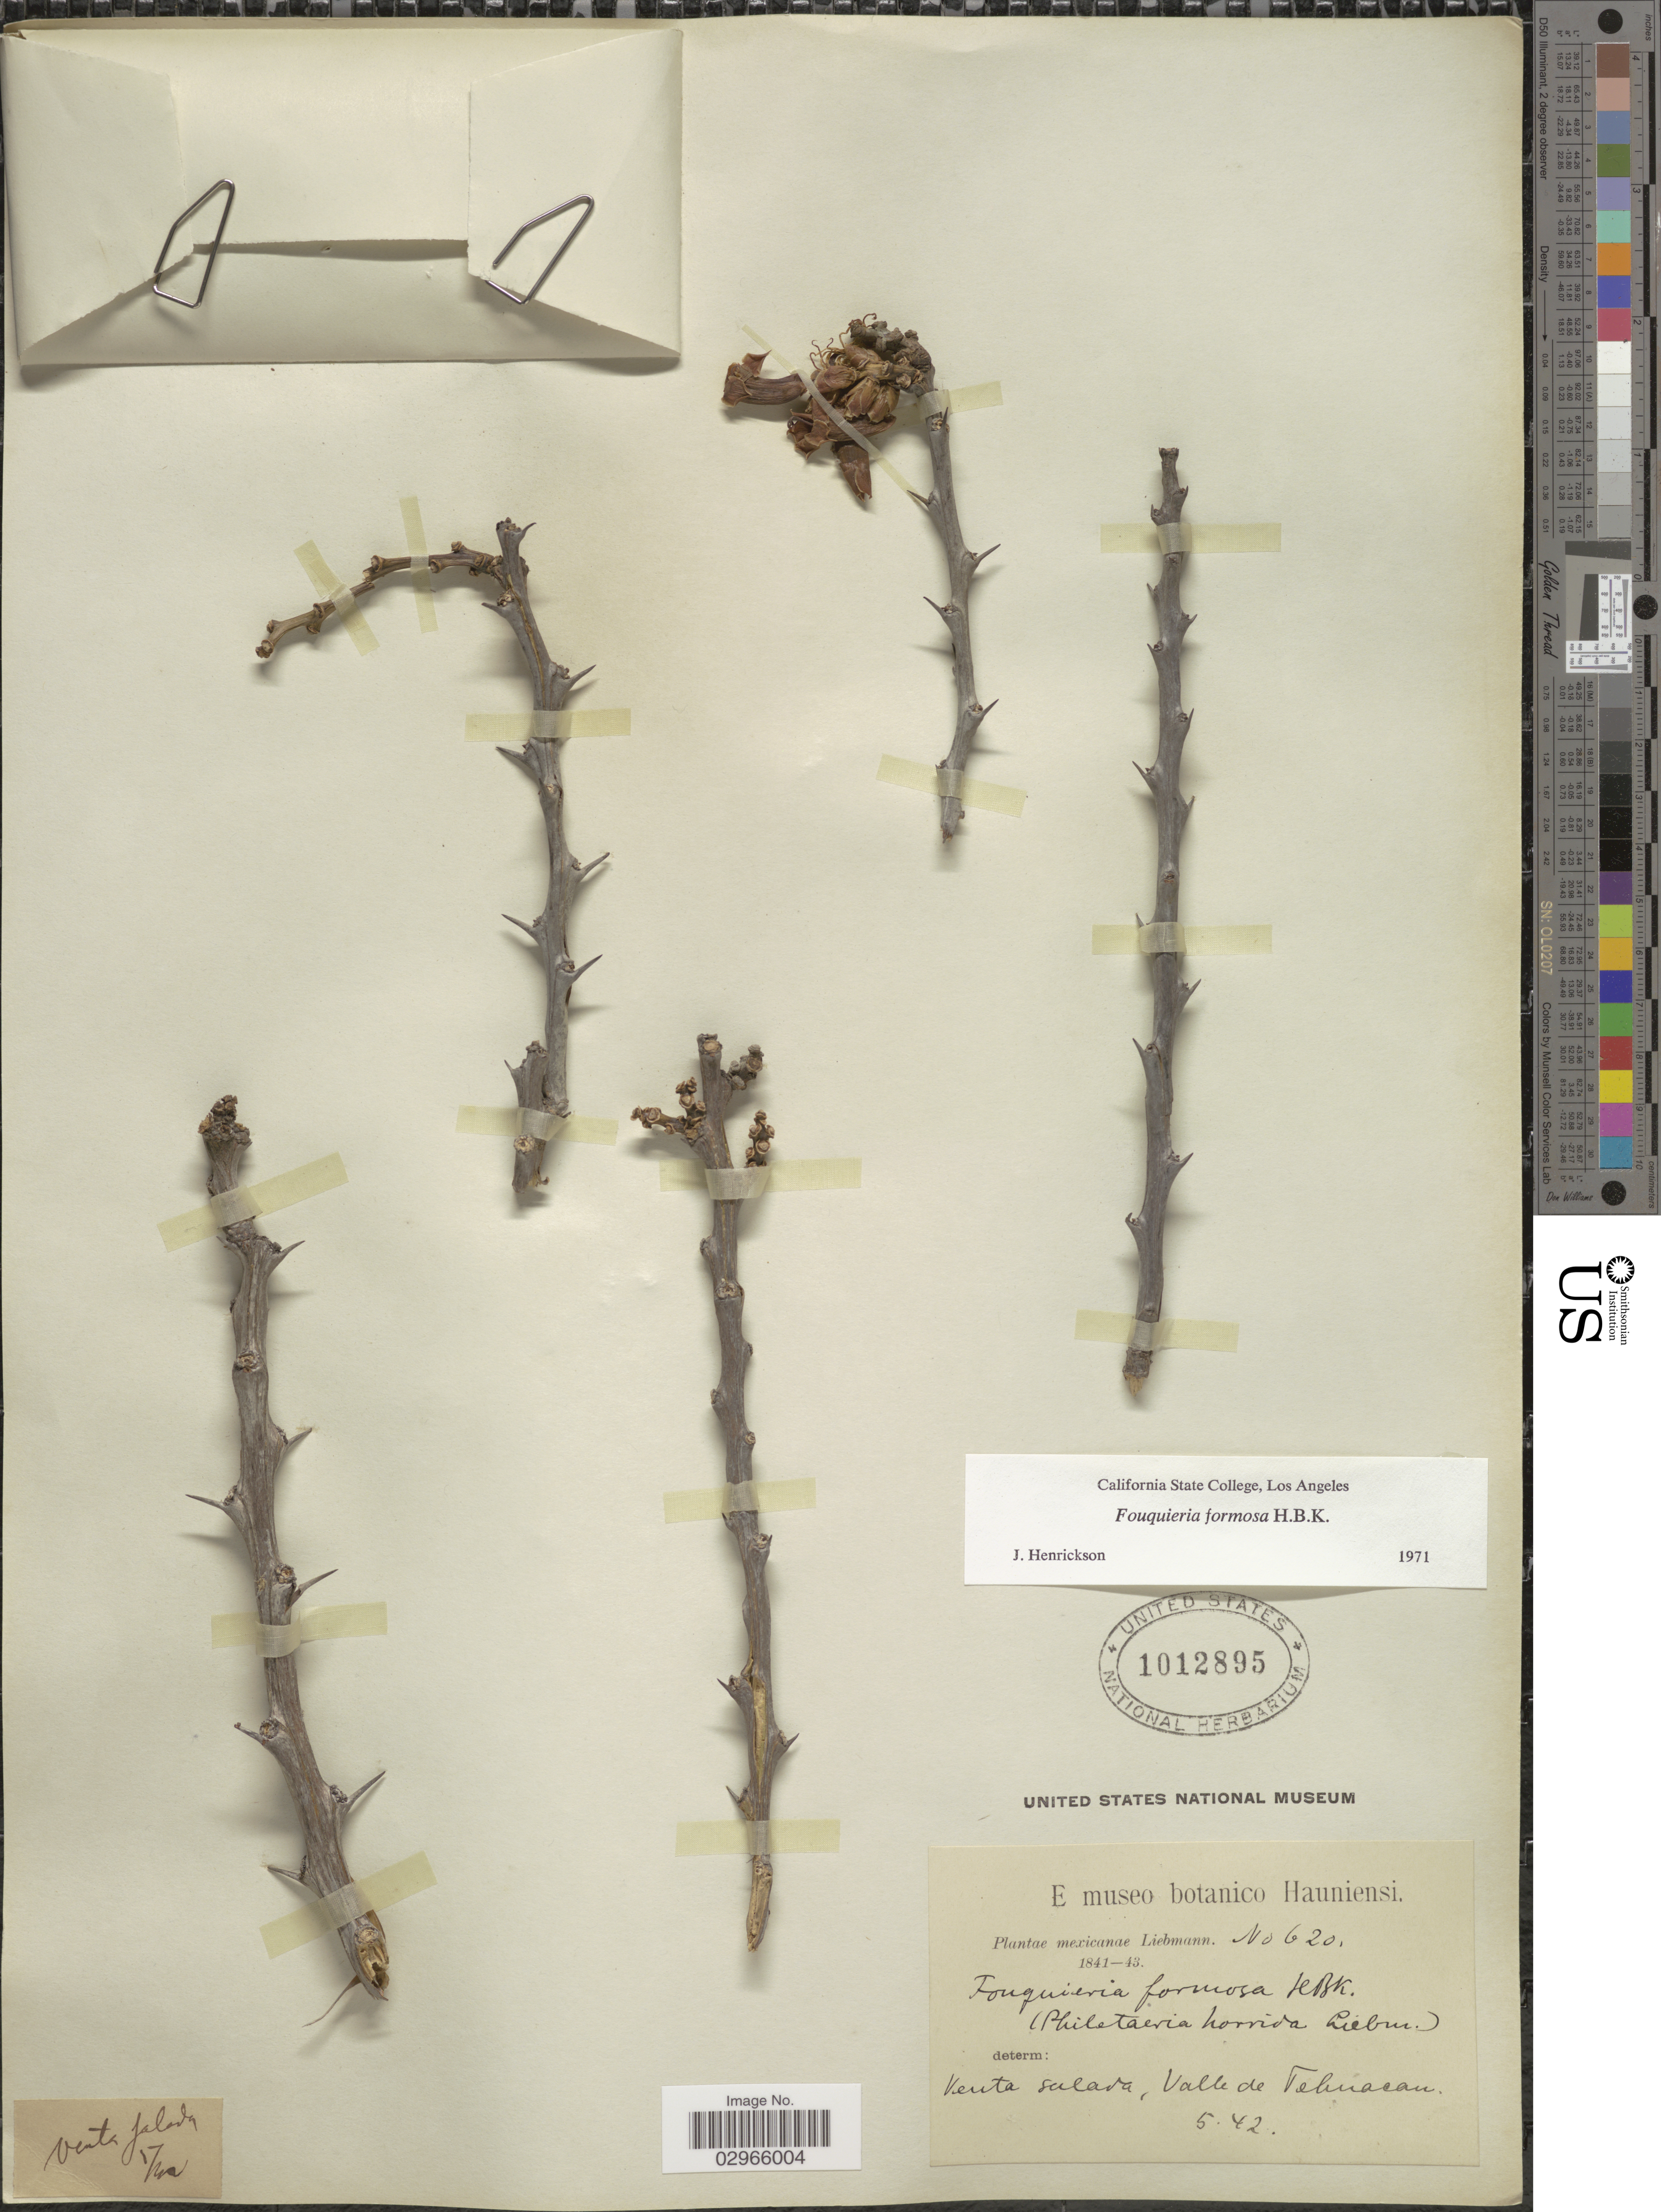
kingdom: Plantae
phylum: Tracheophyta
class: Magnoliopsida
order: Ericales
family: Fouquieriaceae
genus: Fouquieria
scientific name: Fouquieria formosa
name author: Kunth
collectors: Liebmann, --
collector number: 620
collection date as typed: Transcribed d/m/y: /5/42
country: Mexico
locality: Venta Sulava, Valle de Tehuacan.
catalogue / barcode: US 1012895